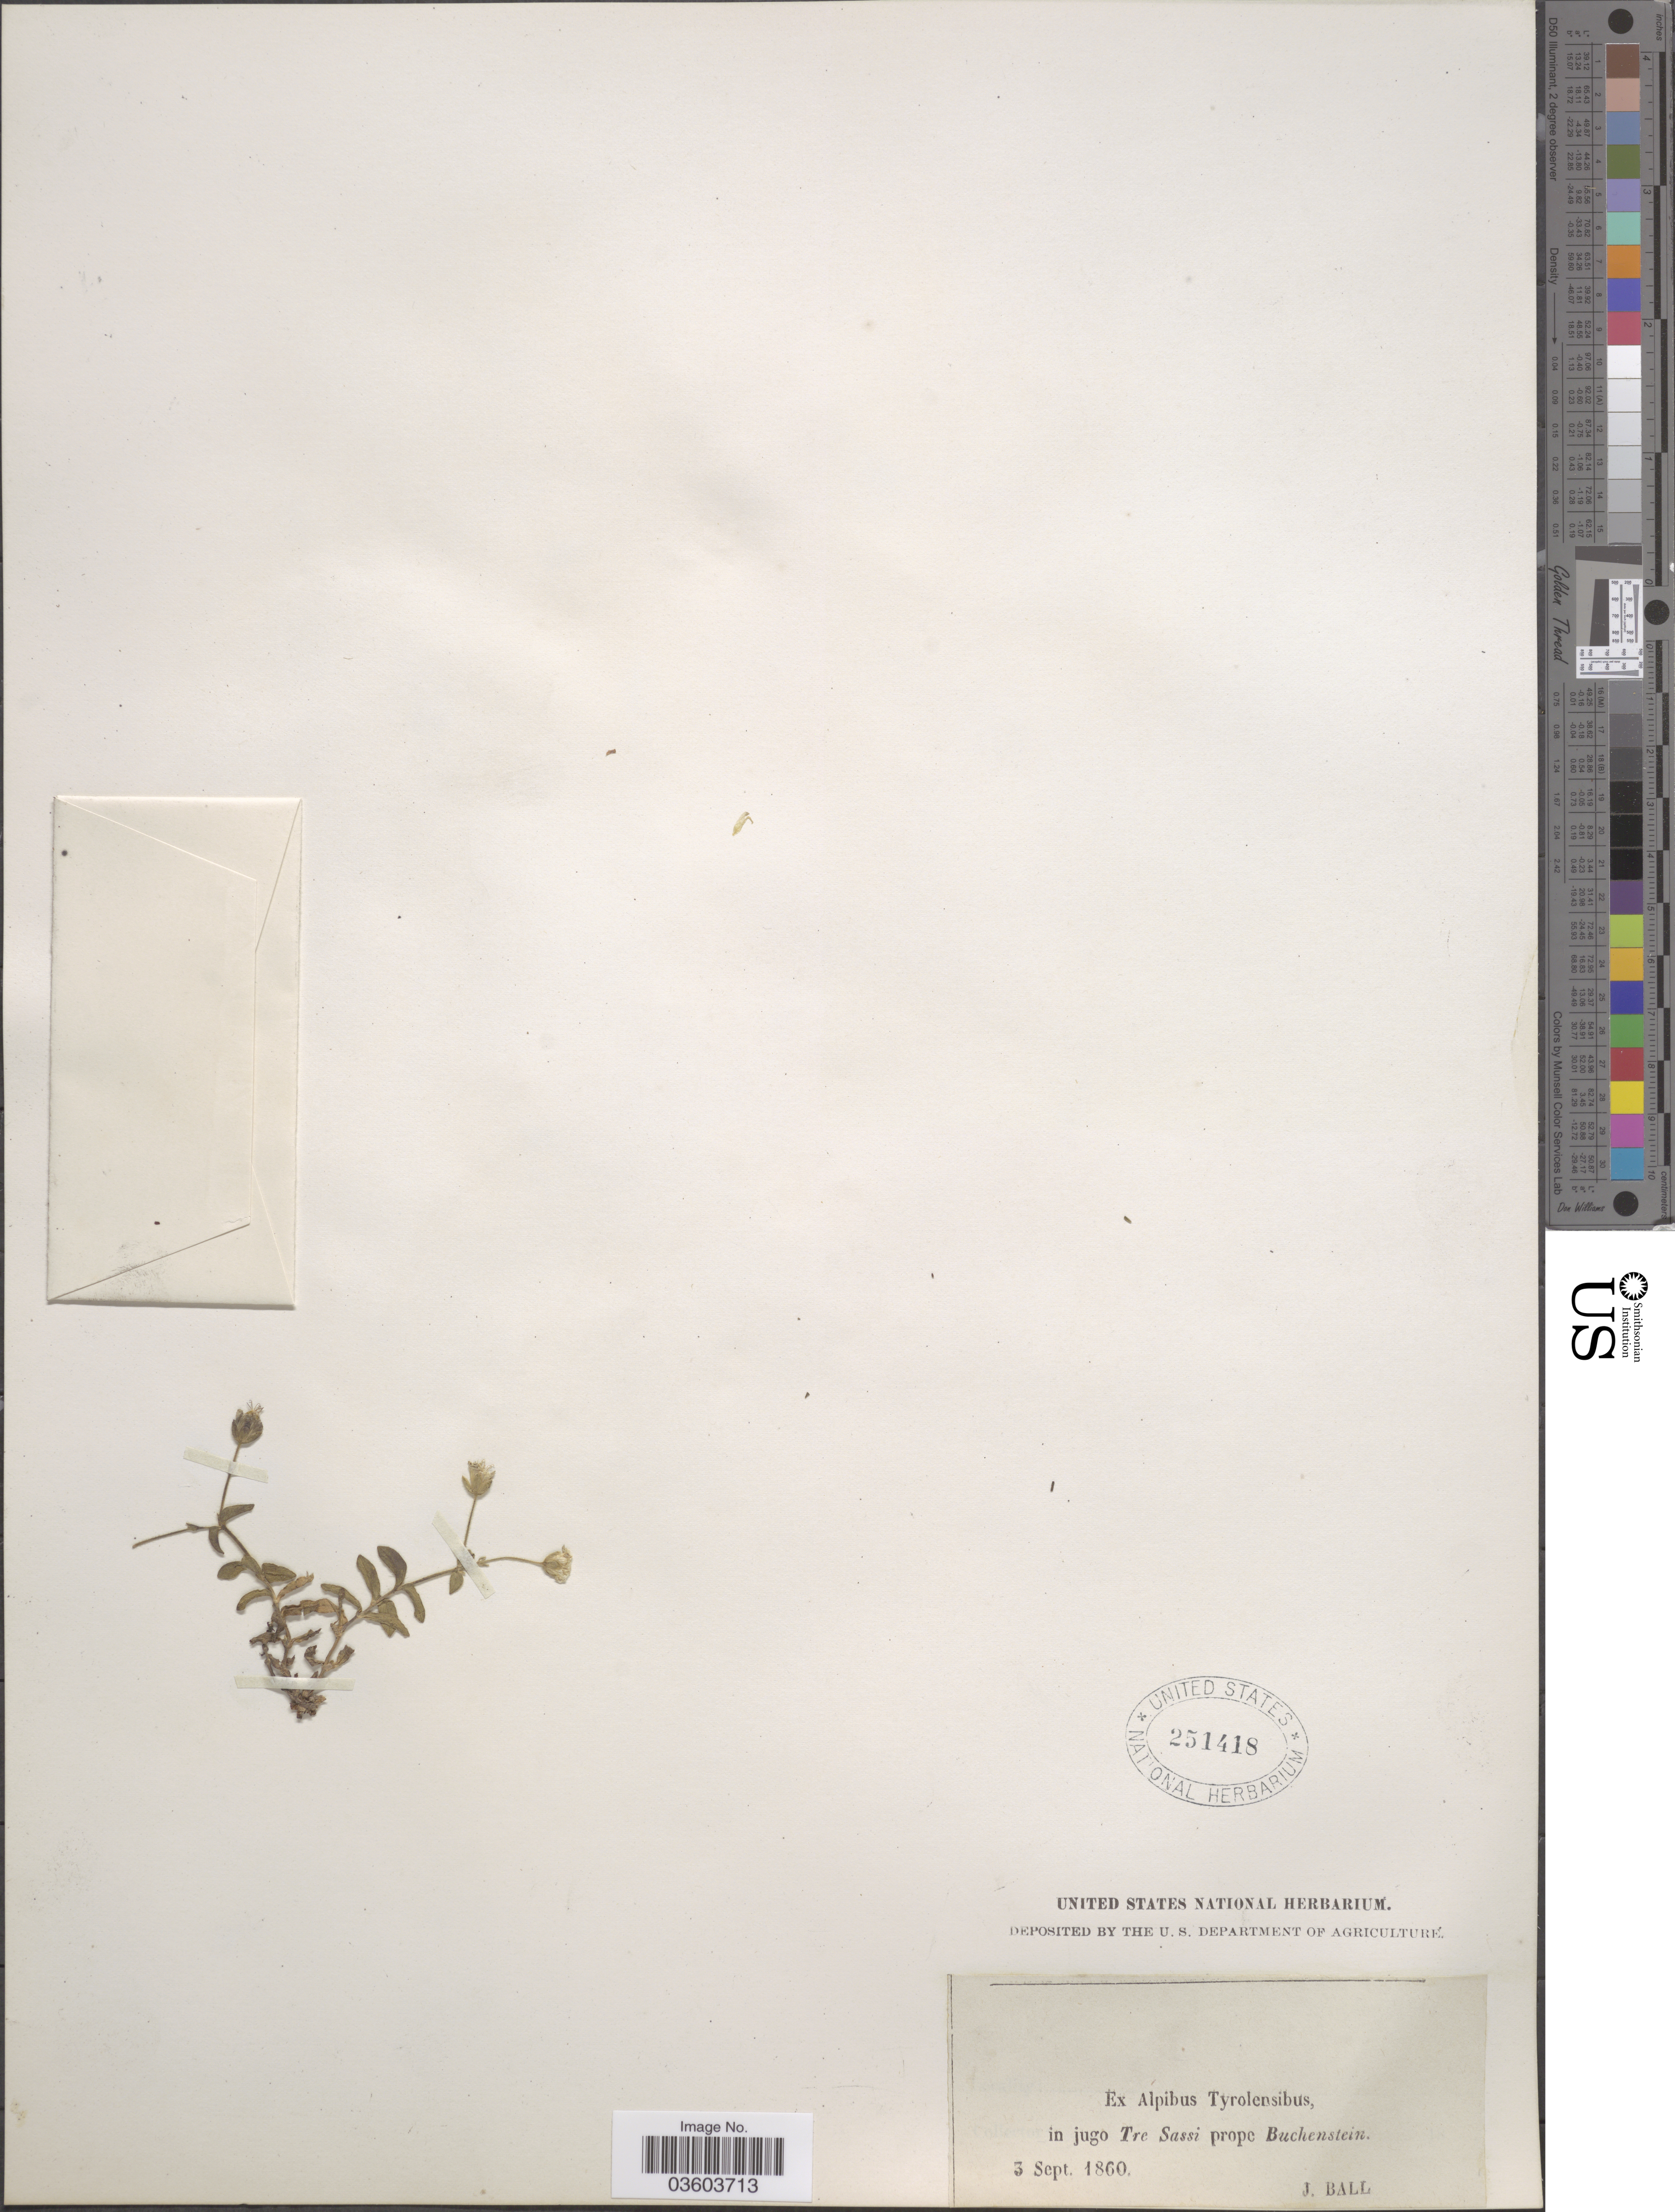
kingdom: Plantae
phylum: Tracheophyta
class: Magnoliopsida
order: Caryophyllales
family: Caryophyllaceae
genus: Cerastium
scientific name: Cerastium sp.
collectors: J. Ball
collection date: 1860-09-03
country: Italy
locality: Ex Alpibus Tyrolensibus, in jugo Tre Sassi prope Buchenstein.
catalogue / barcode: US 251418